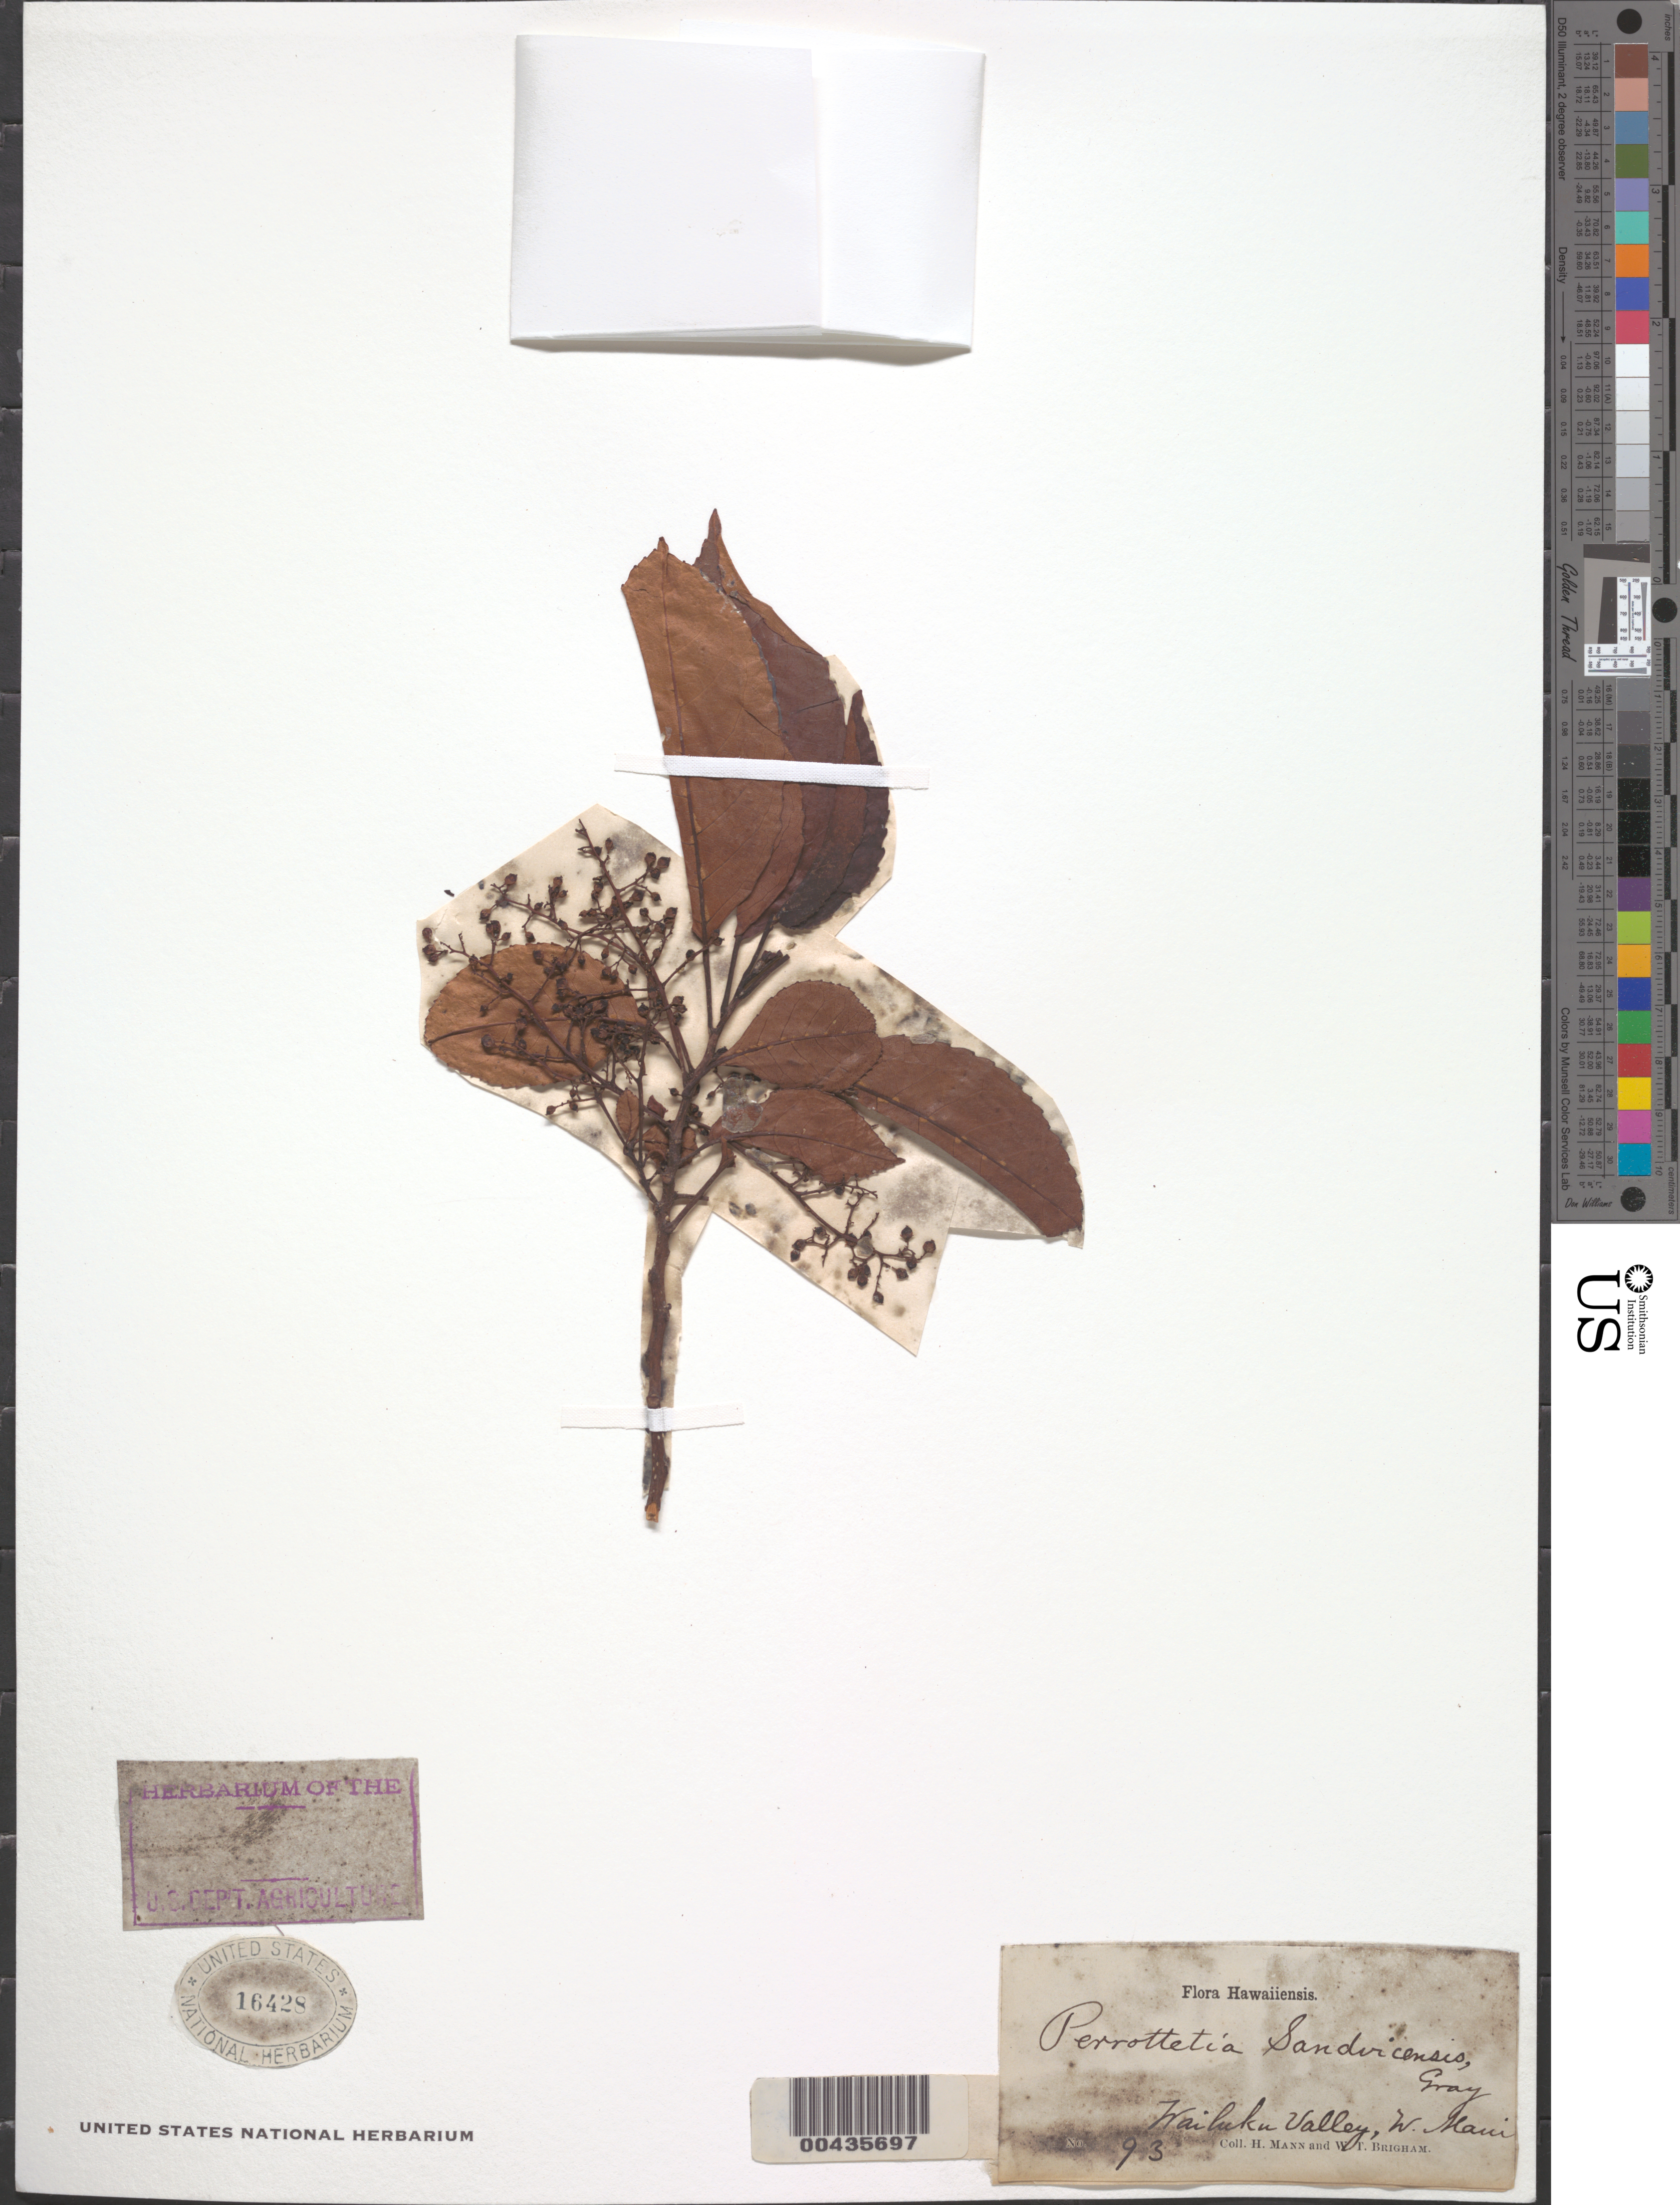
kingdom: Plantae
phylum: Tracheophyta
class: Magnoliopsida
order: Huerteales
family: Dipentodontaceae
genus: Perrottetia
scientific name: Perrottetia sandwicensis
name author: A. Gray in Wilkes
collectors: H. Mann & W. T. Brigham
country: United States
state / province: Hawaii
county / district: Maui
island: Maui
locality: Hailaku Valley, W Maui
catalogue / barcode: US 16428